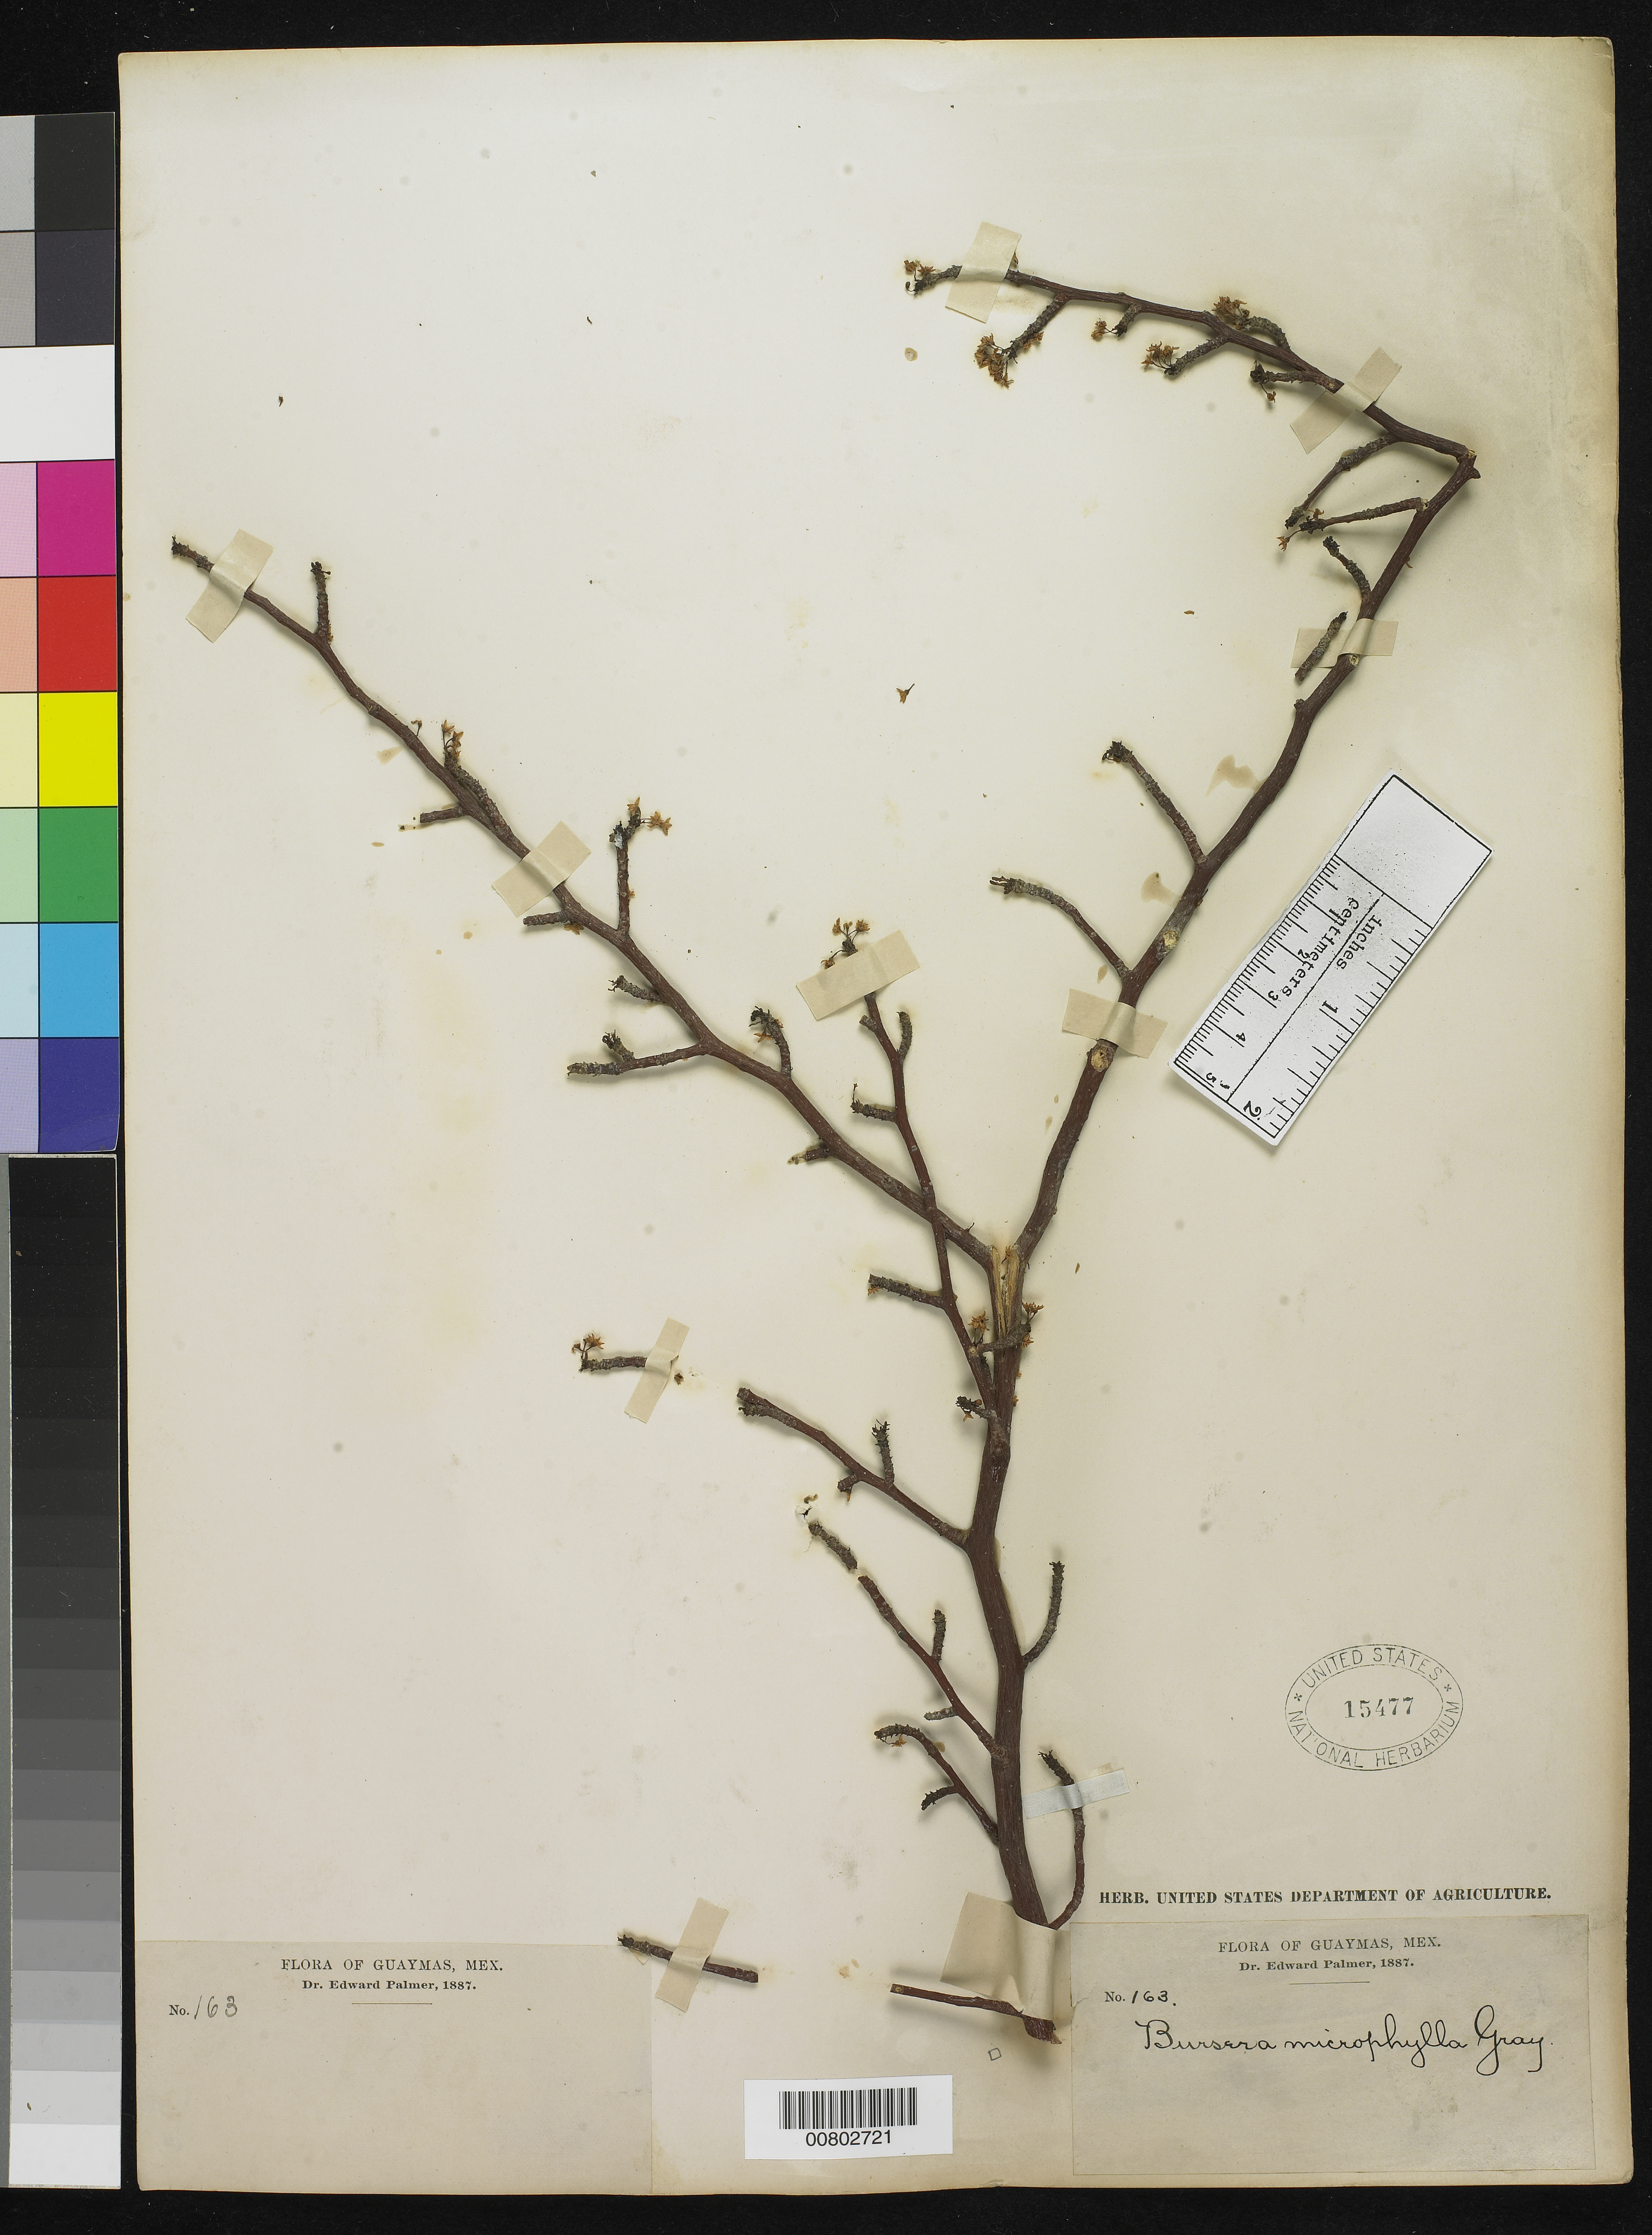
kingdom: Plantae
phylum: Tracheophyta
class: Magnoliopsida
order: Sapindales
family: Burseraceae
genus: Bursera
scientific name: Bursera microphylla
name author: A. Gray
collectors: E. Palmer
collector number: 163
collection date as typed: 1887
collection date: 1887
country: Mexico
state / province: Sonora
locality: Guaymas, Sonora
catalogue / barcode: US 15477